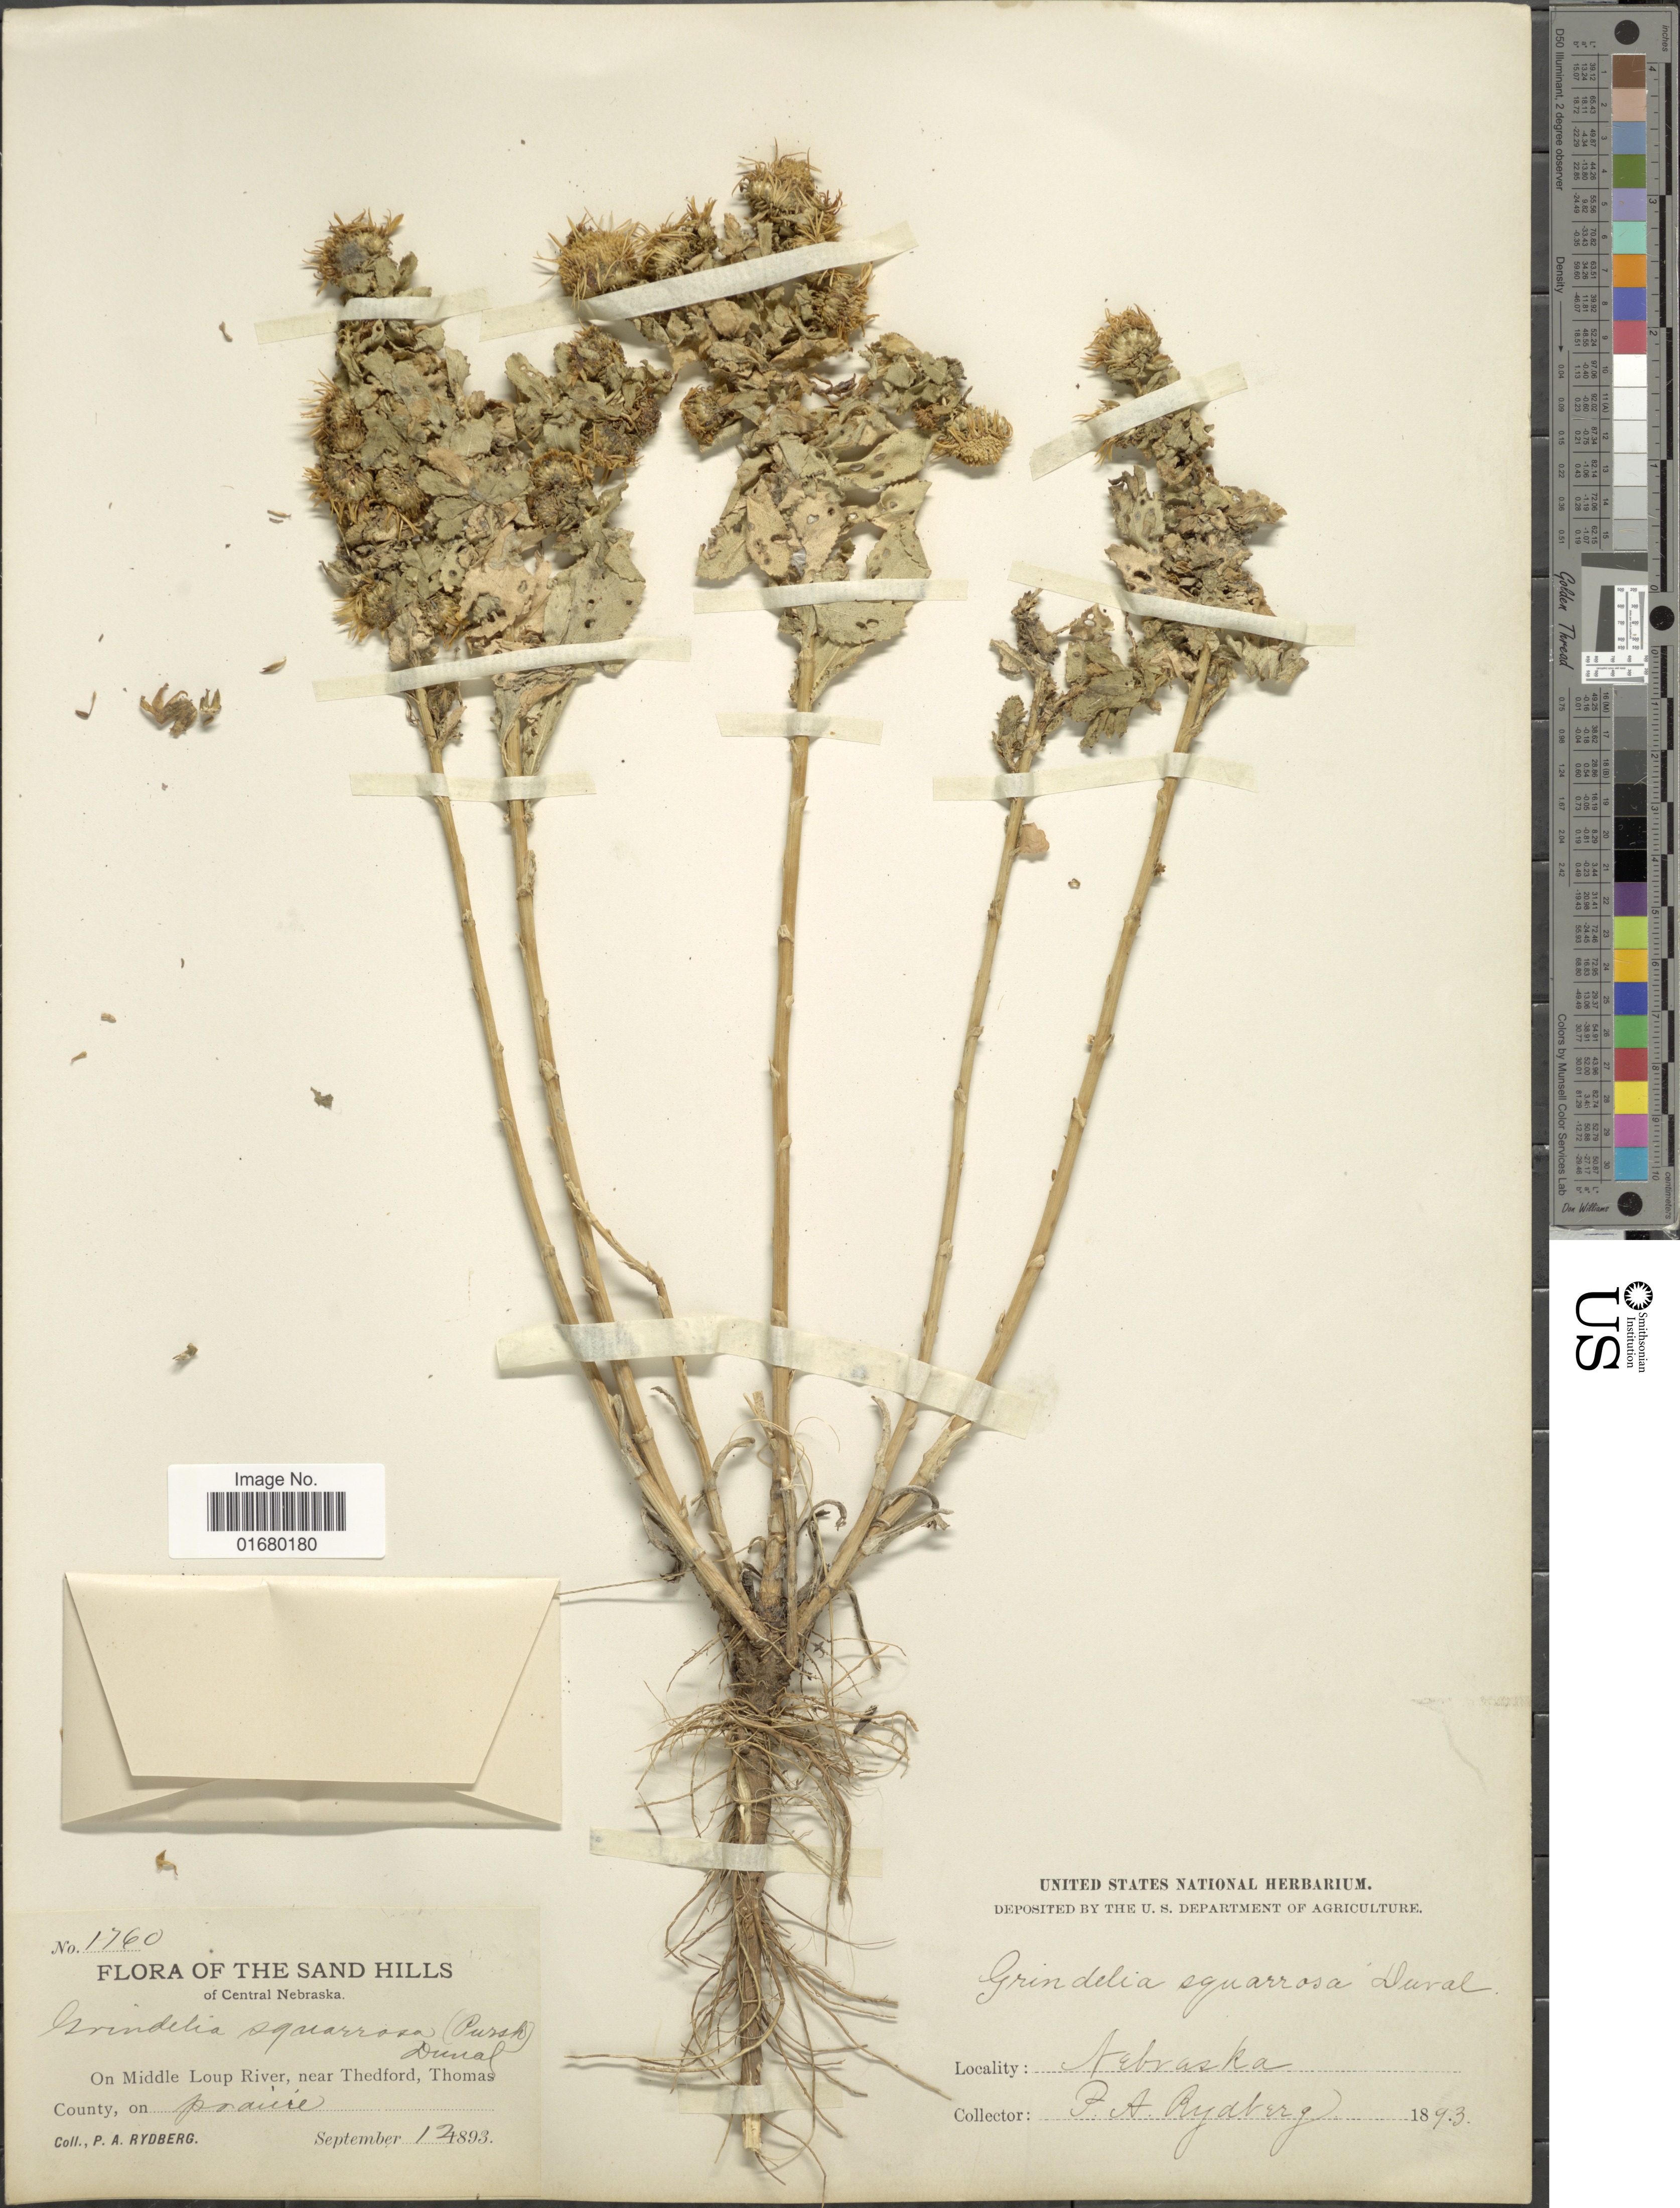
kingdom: Plantae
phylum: Tracheophyta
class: Magnoliopsida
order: Asterales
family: Asteraceae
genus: Grindelia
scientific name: Grindelia squarrosa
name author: (Pursh) Dunal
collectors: P. A. Rydberg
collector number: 1760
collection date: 1893-09-12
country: United States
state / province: Nebraska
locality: The Sand Hills, Central Nebraska, on middle Loup River, near Thedford, Thomas County, on prairie.